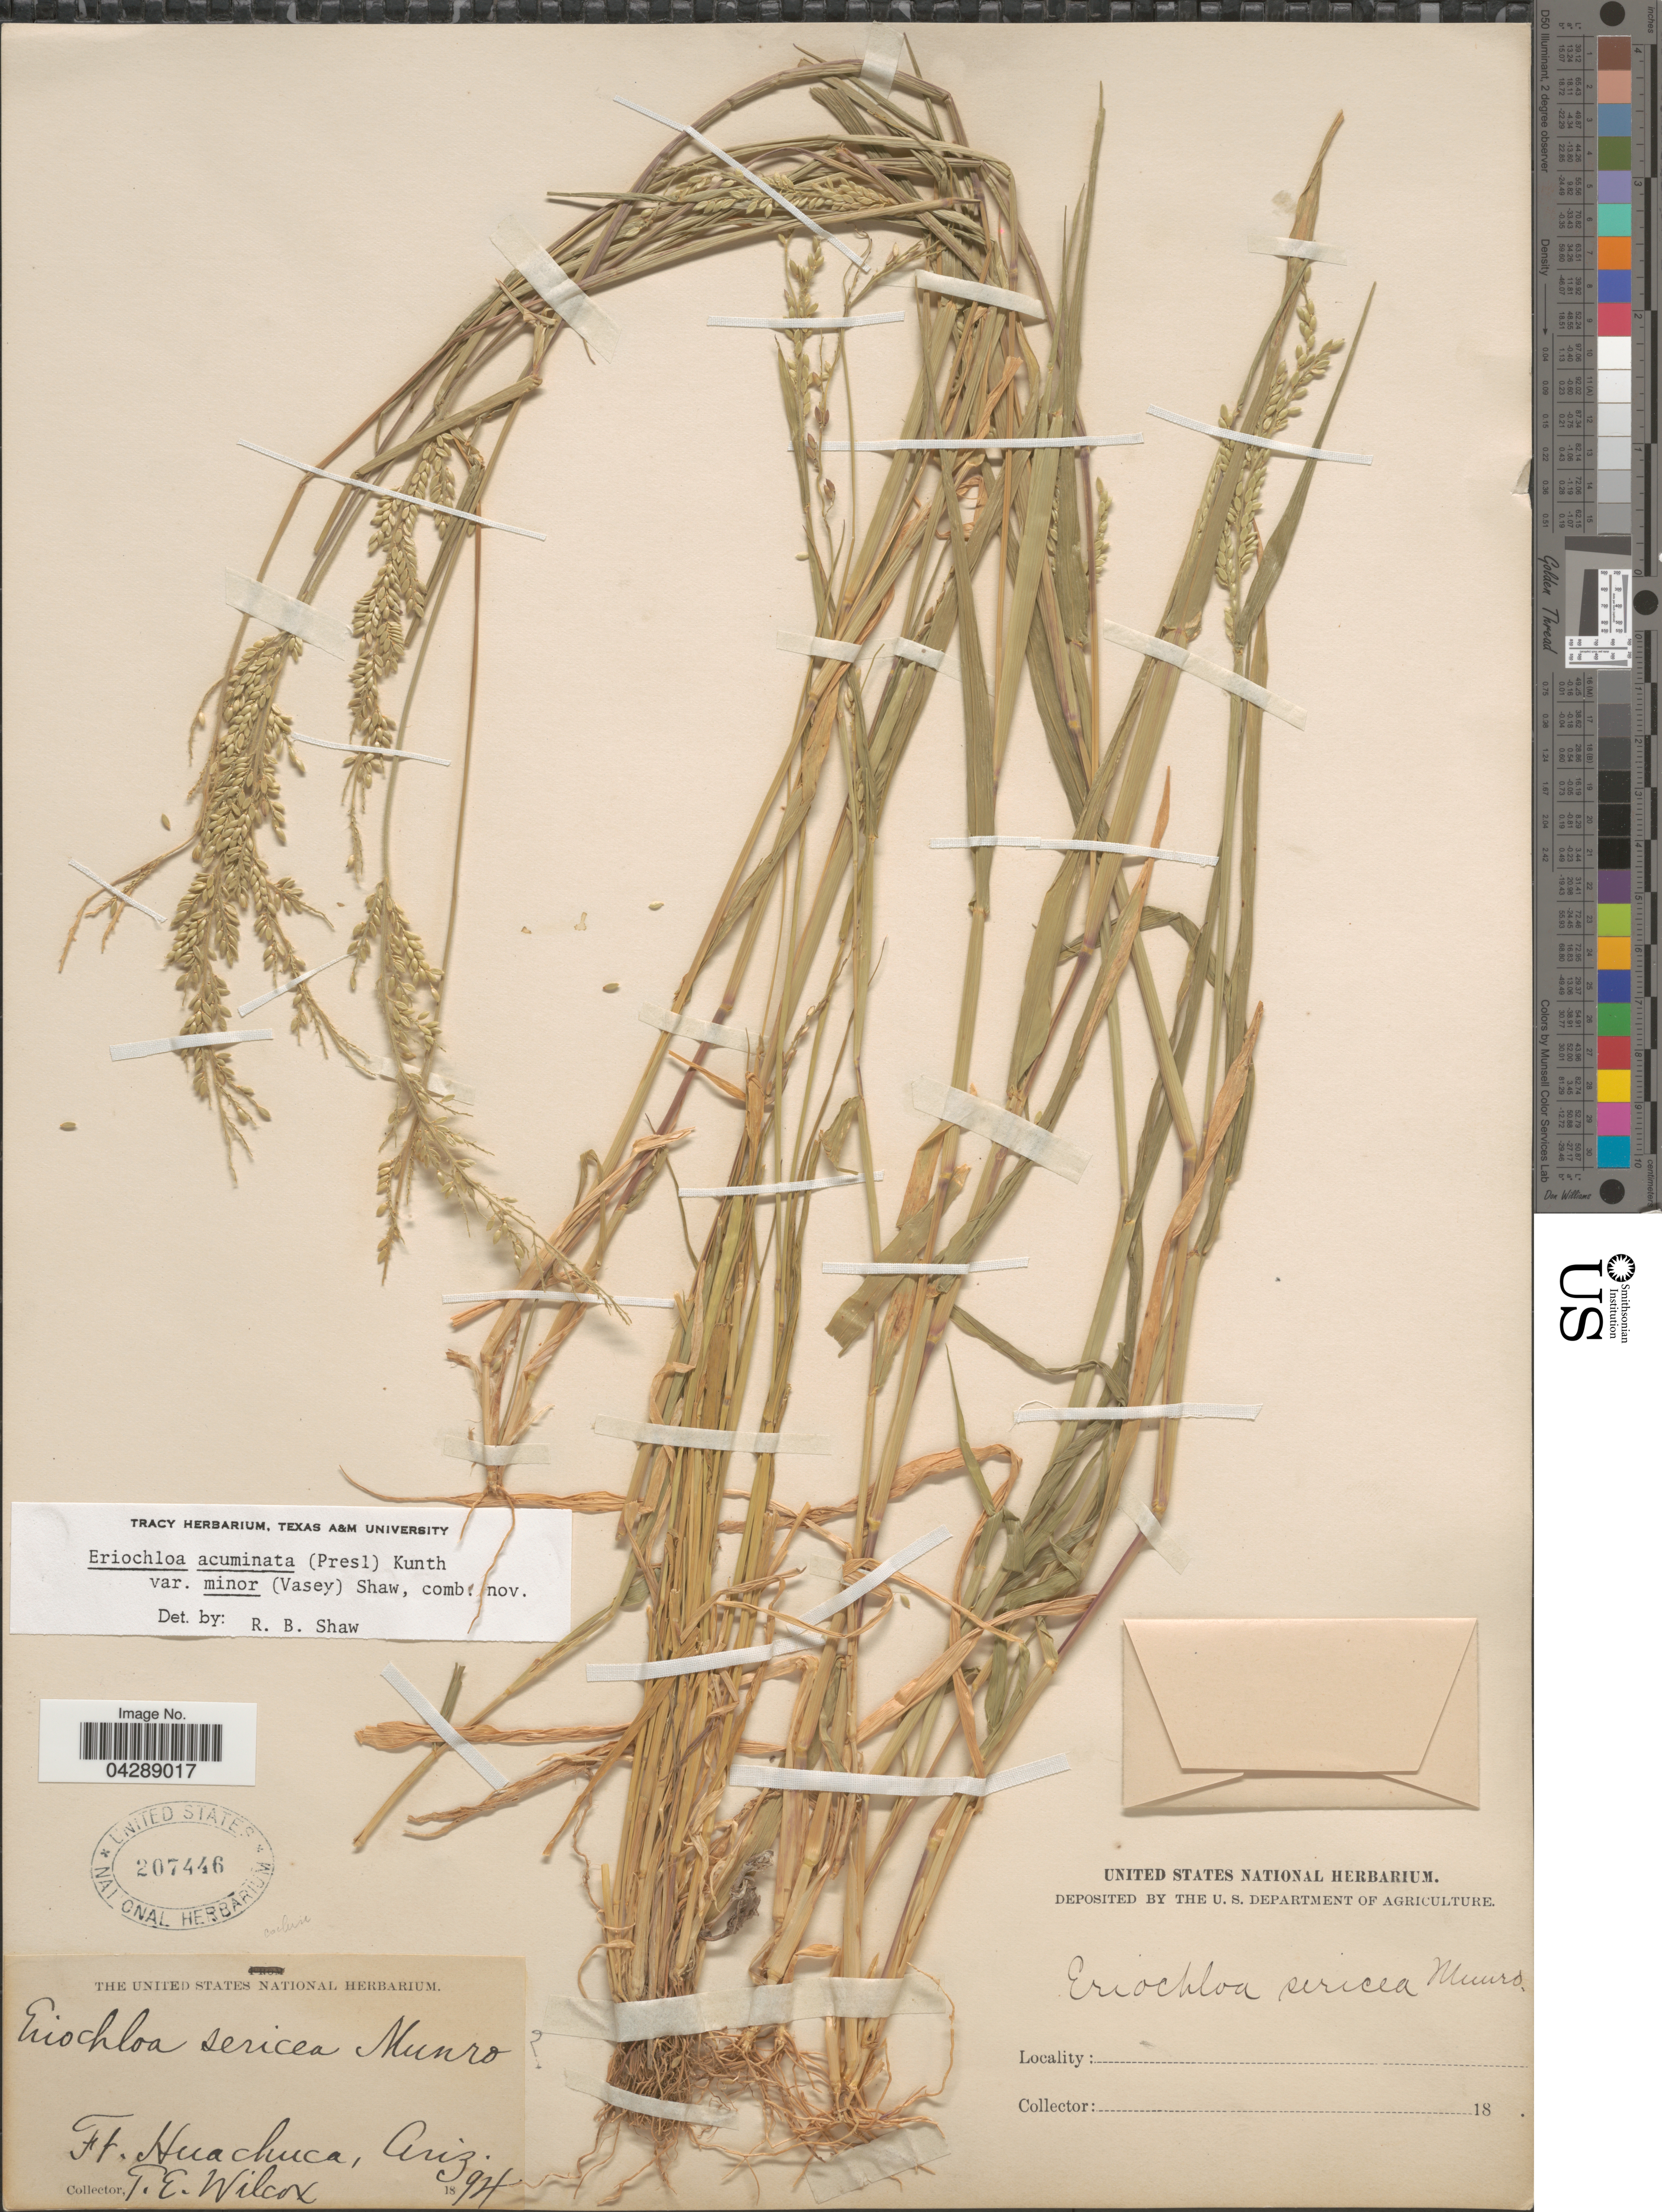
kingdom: Plantae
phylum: Tracheophyta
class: Liliopsida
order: Poales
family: Poaceae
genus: Eriochloa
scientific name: Eriochloa acuminata var. minor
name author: (Vasey) R.B. Shaw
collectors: T. E. Wilcox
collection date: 1894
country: United States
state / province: Arizona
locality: Ft. Huachuca.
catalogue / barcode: US 207446